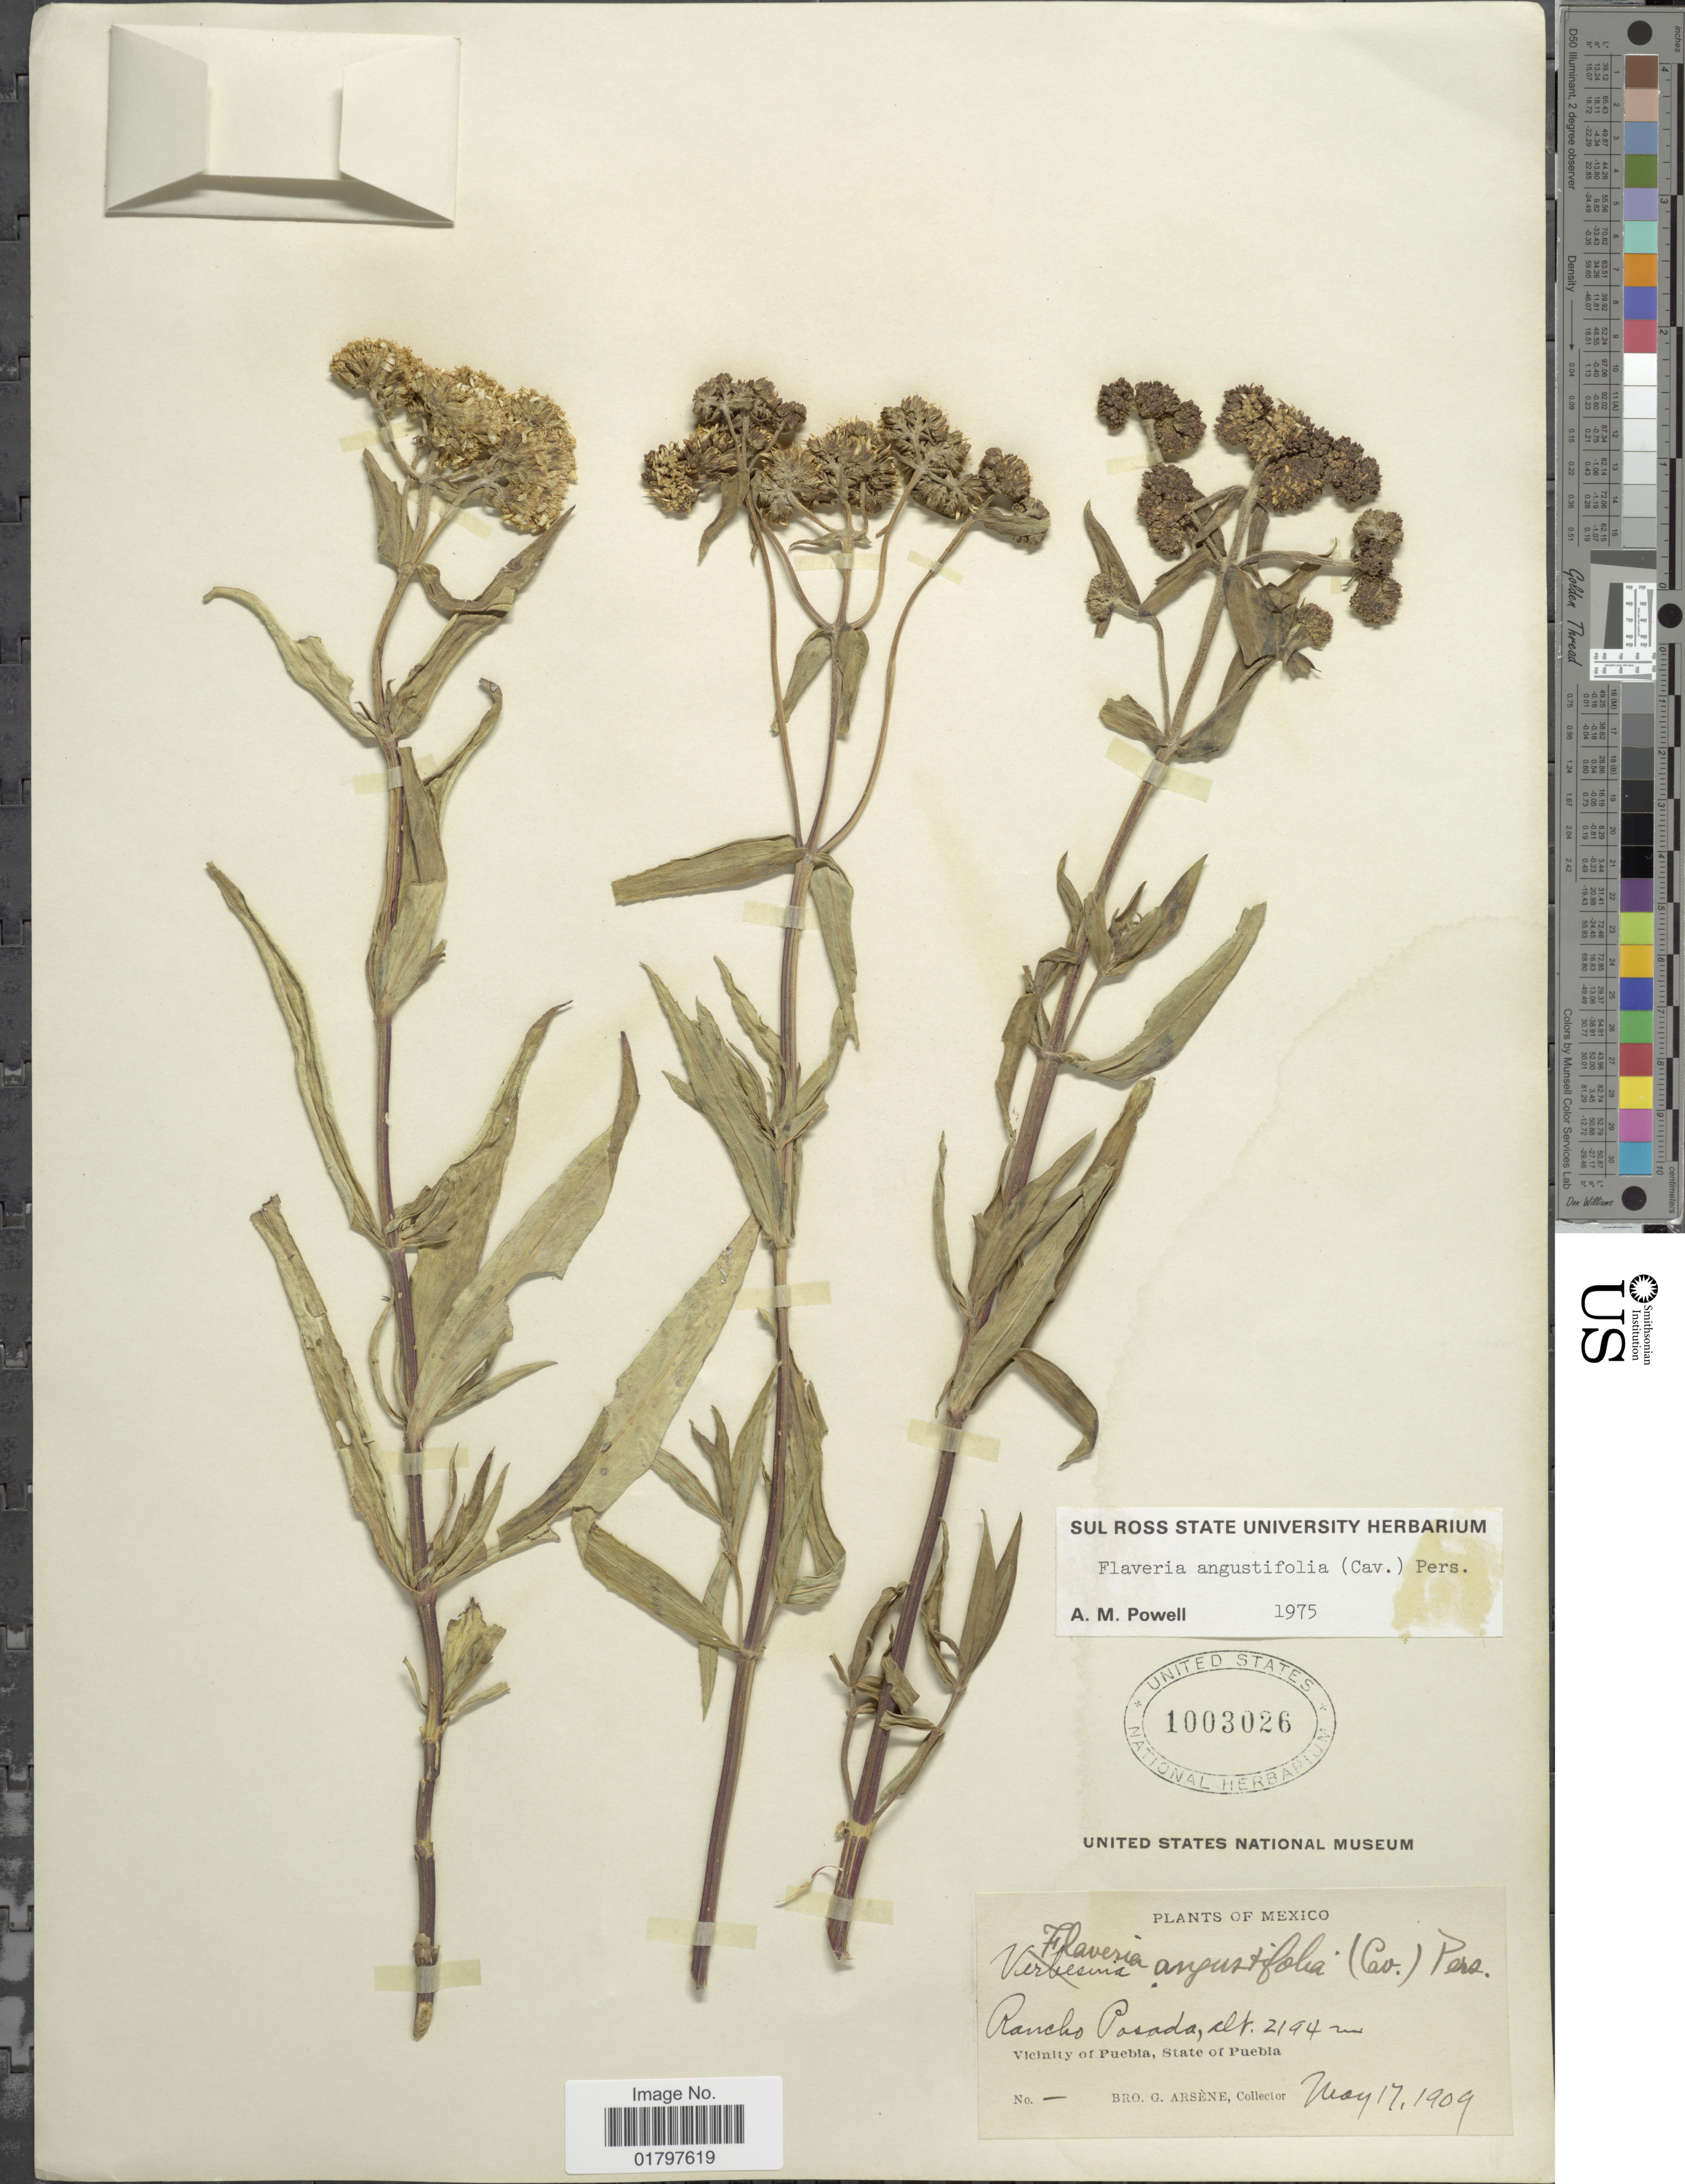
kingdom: Plantae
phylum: Tracheophyta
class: Magnoliopsida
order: Asterales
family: Asteraceae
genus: Flaveria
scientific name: Flaveria angustifolia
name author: Pers.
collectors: Bro. G. Arsène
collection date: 1909-05-17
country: Mexico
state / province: Puebla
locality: Rancho Posada. Vicinity of Puebla, State of Puebla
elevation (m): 2194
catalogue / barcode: US 1003026